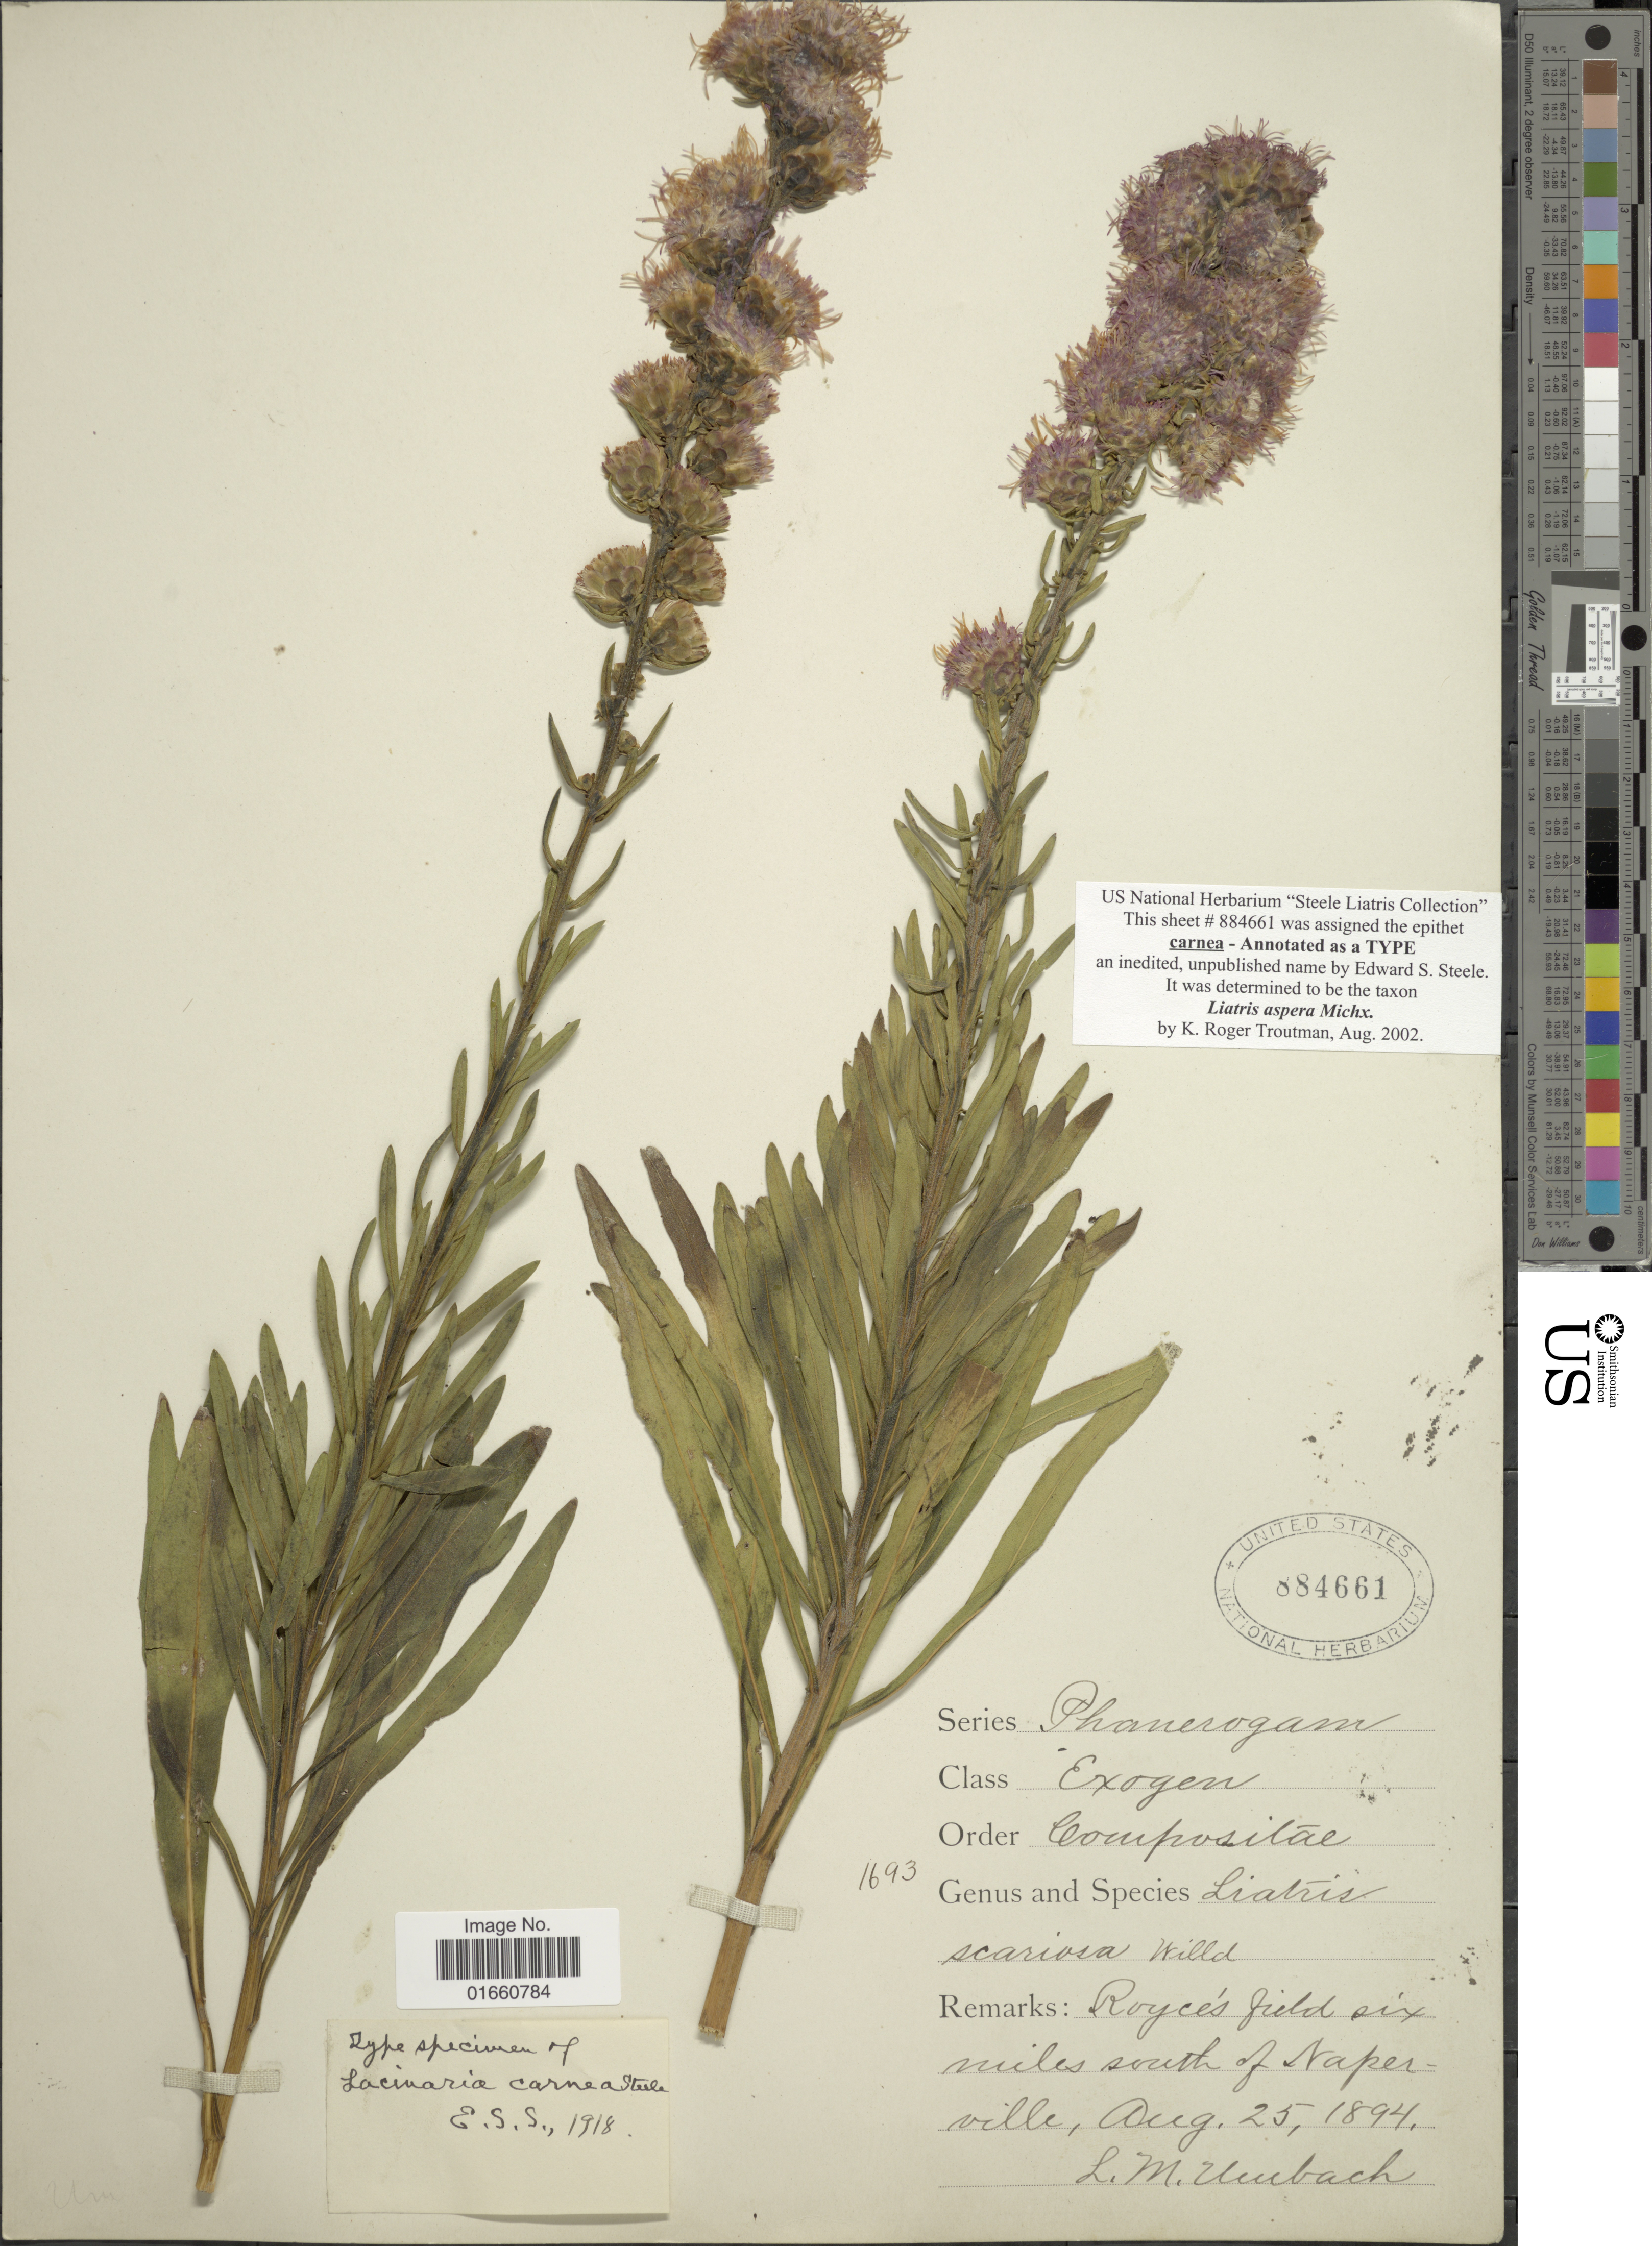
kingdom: Plantae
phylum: Tracheophyta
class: Magnoliopsida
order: Asterales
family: Asteraceae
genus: Liatris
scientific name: Liatris aspera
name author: Michx.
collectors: L. M. Umbach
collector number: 1693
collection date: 1894-08-25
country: United States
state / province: Illinois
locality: Royce's field six miles south of Naperville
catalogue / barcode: US 884661